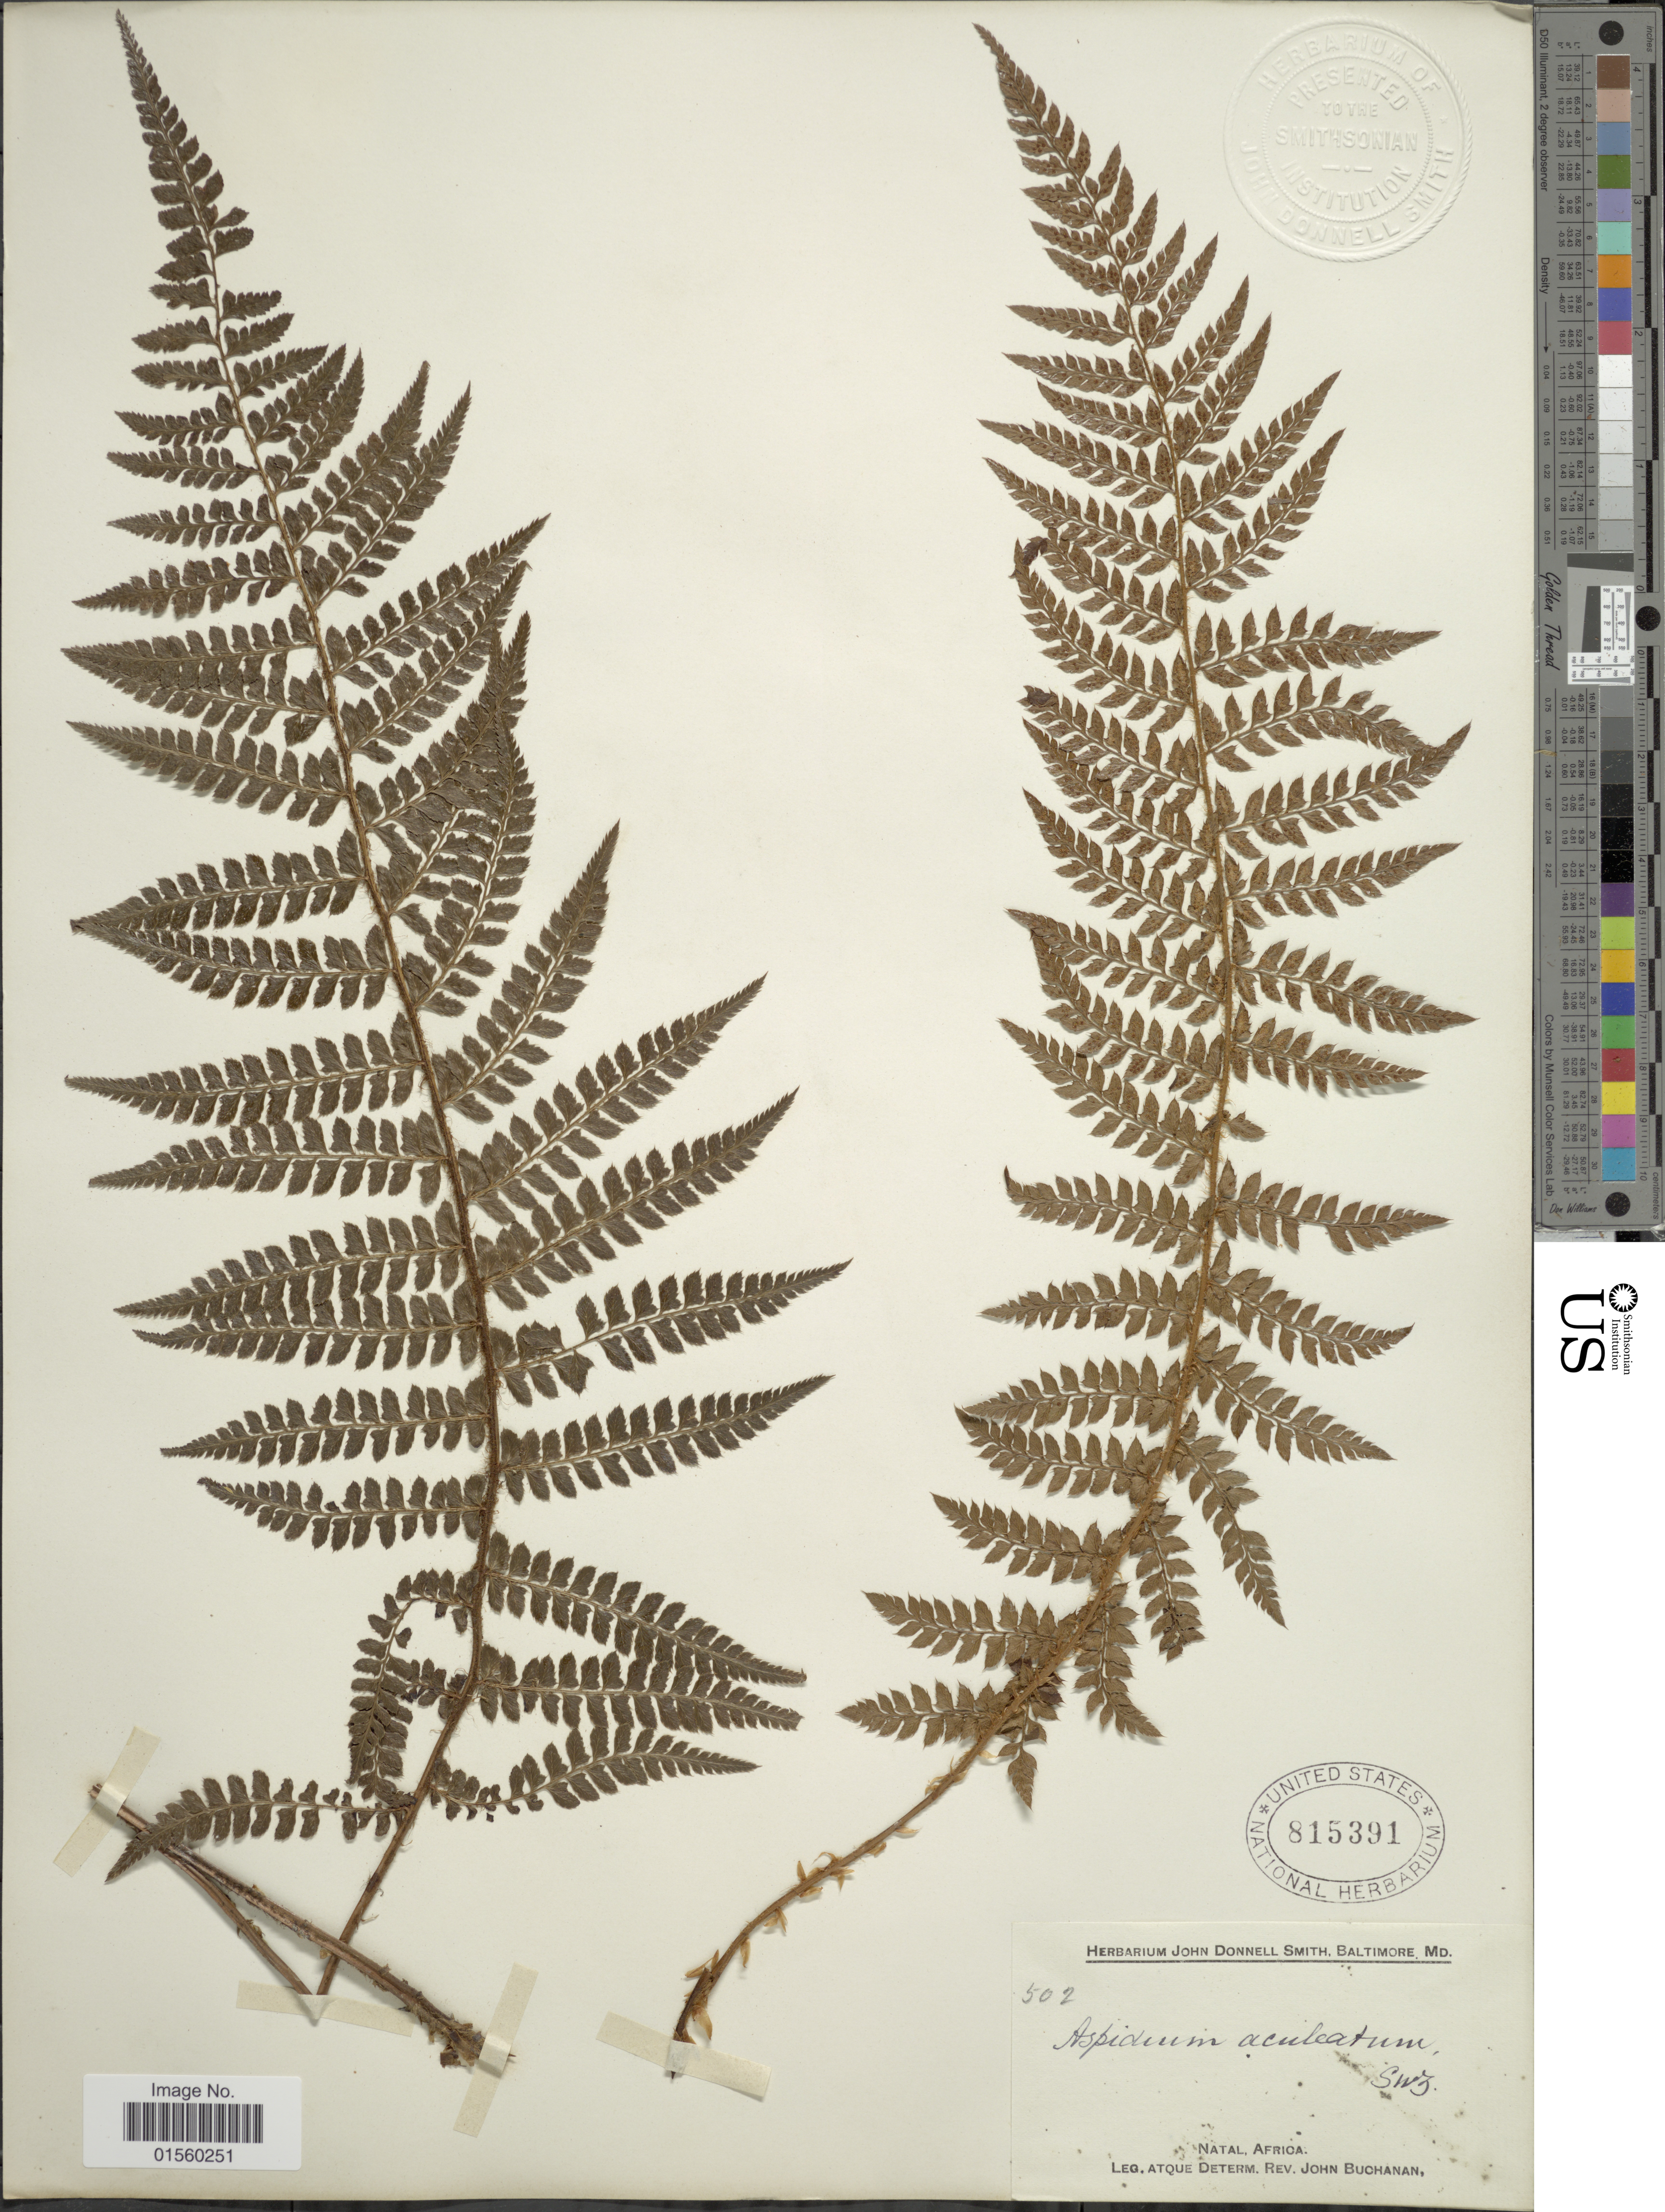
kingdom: Plantae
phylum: Tracheophyta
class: Polypodiopsida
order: Polypodiales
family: Dryopteridaceae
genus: Polystichum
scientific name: Polystichum setiferum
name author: (Forssk.) Moore ex Woynar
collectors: J. Buchanan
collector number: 502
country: South Africa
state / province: KwaZulu-Natal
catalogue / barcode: US 815391